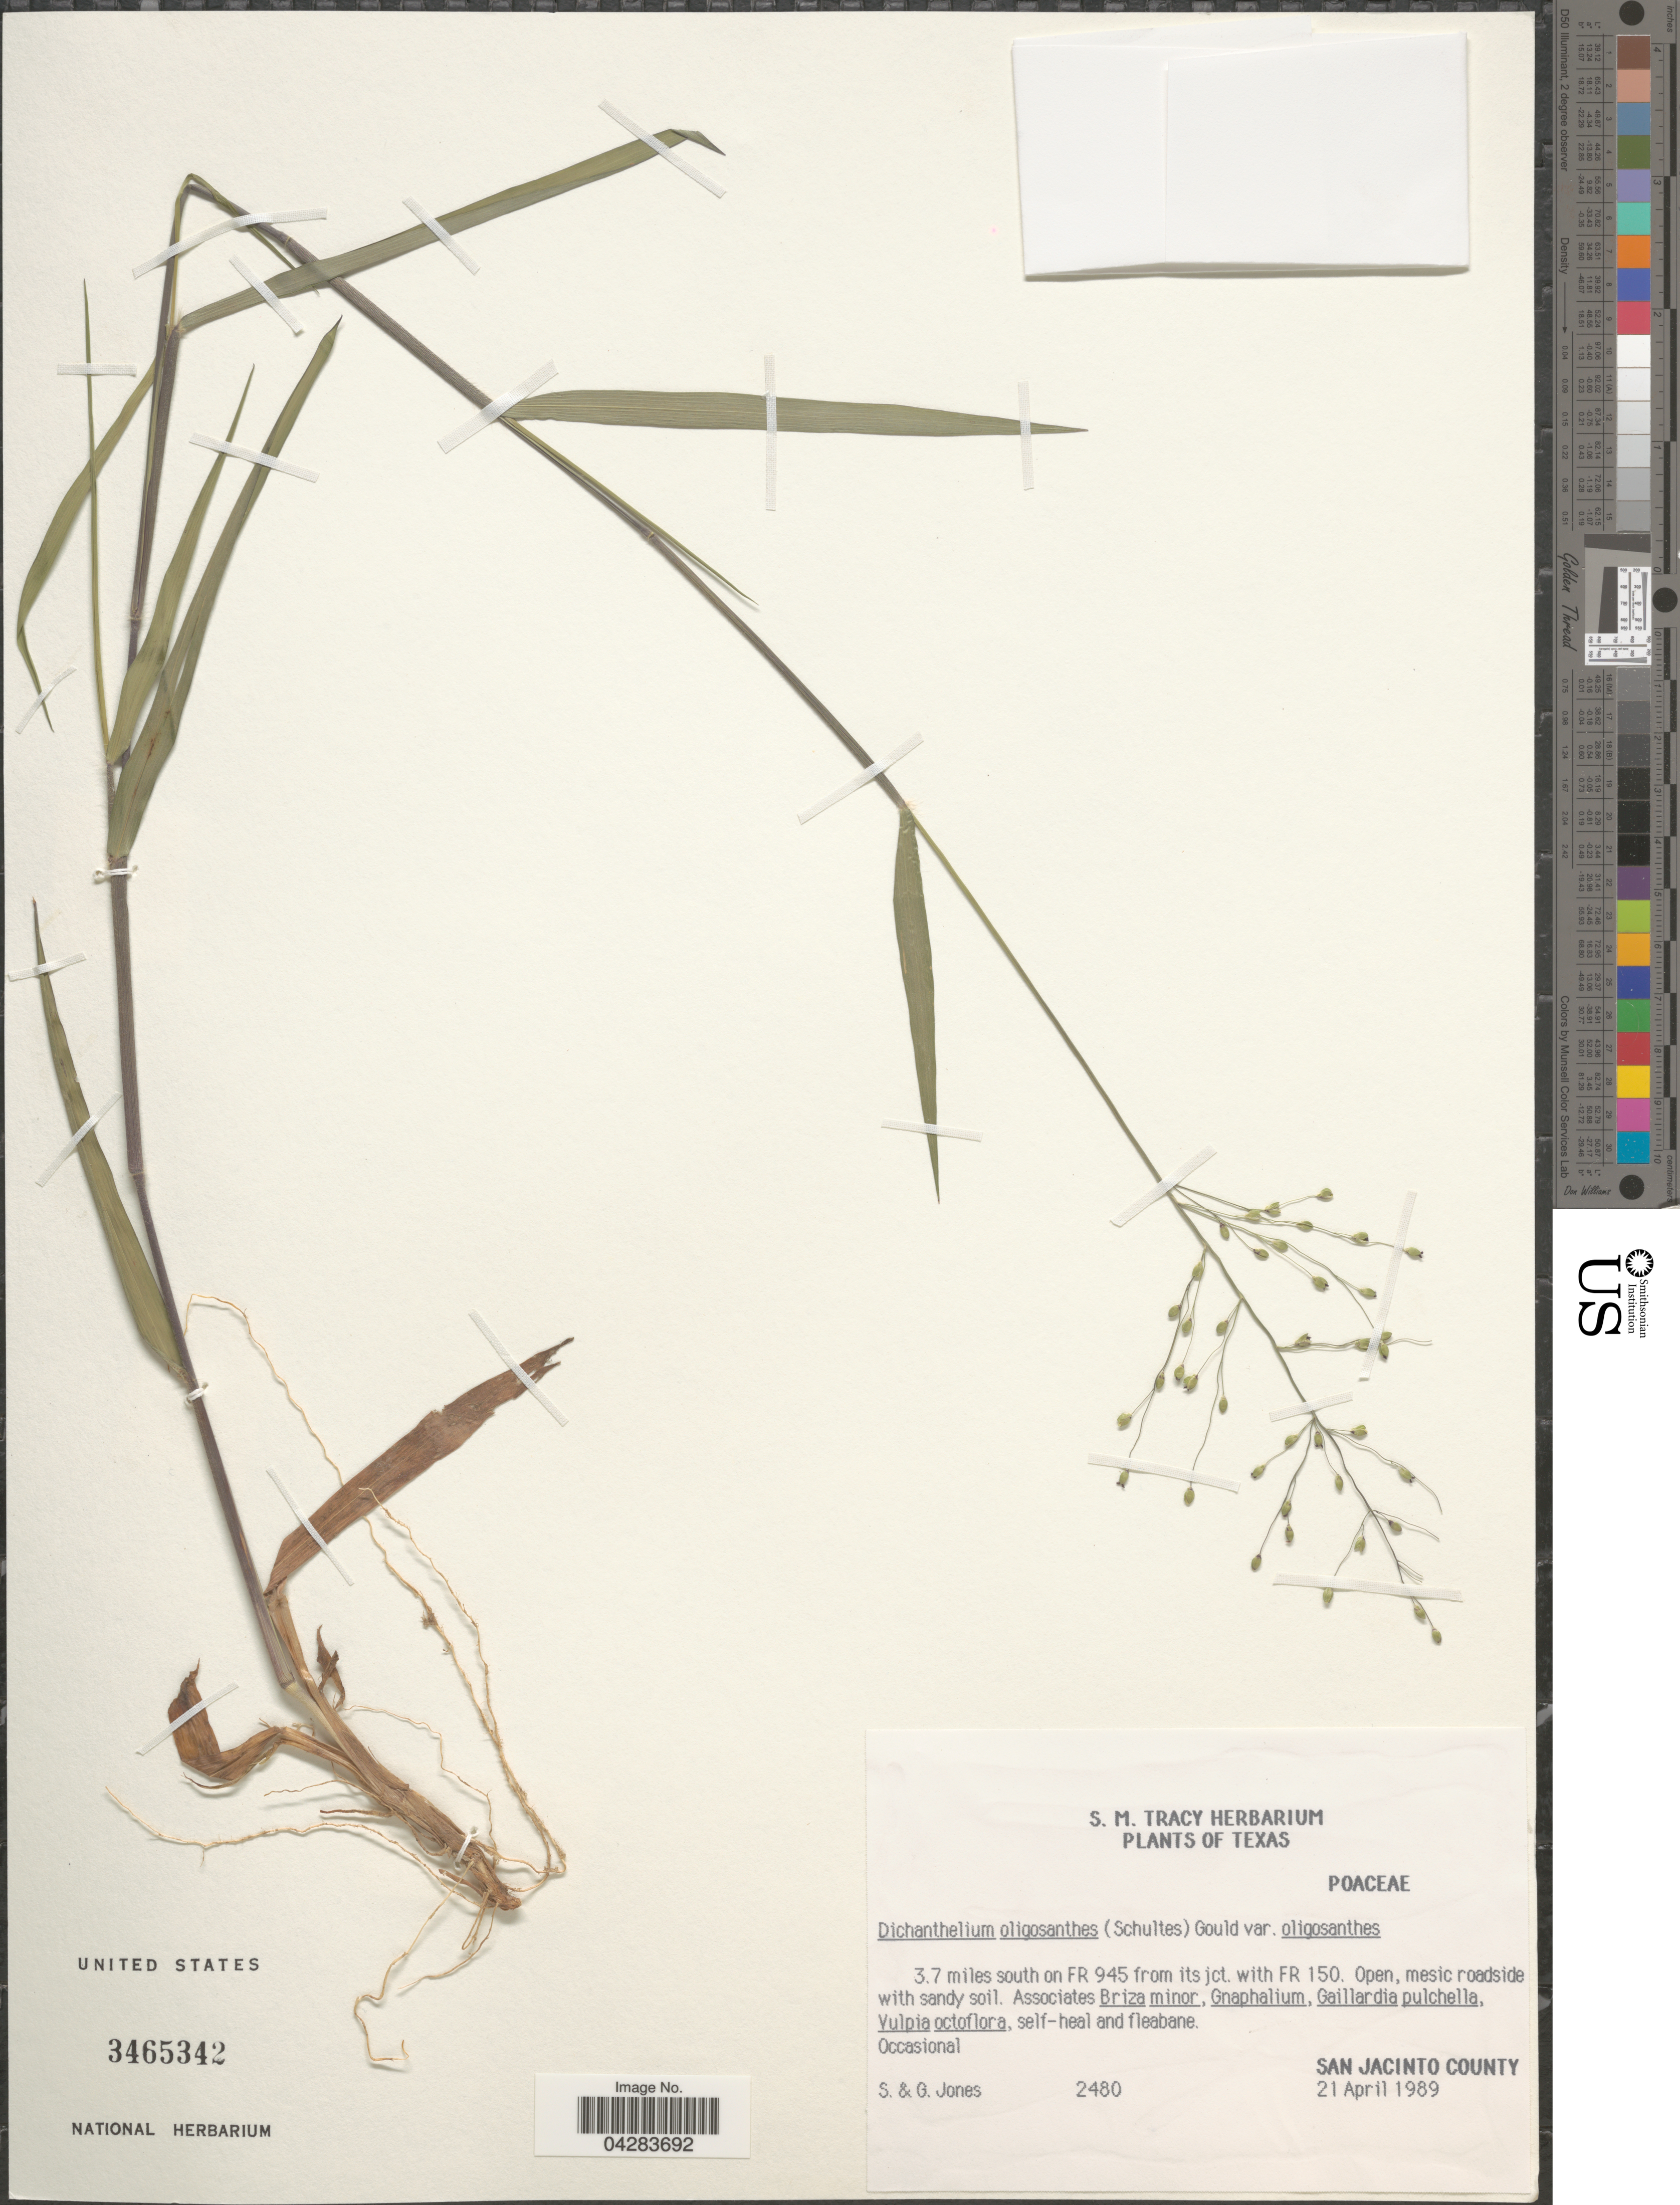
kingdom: Plantae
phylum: Tracheophyta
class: Liliopsida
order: Poales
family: Poaceae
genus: Dichanthelium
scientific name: Dichanthelium oligosanthes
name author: (Schult.) Gould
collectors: S. Jones & G. Jones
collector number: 2480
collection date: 1989-04-21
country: United States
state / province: Texas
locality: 3.7 miles south on FR 945 from its jct. with FR 150. Open, mesic roadside with sandy soil. San Jacinto County.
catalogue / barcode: US 3465342